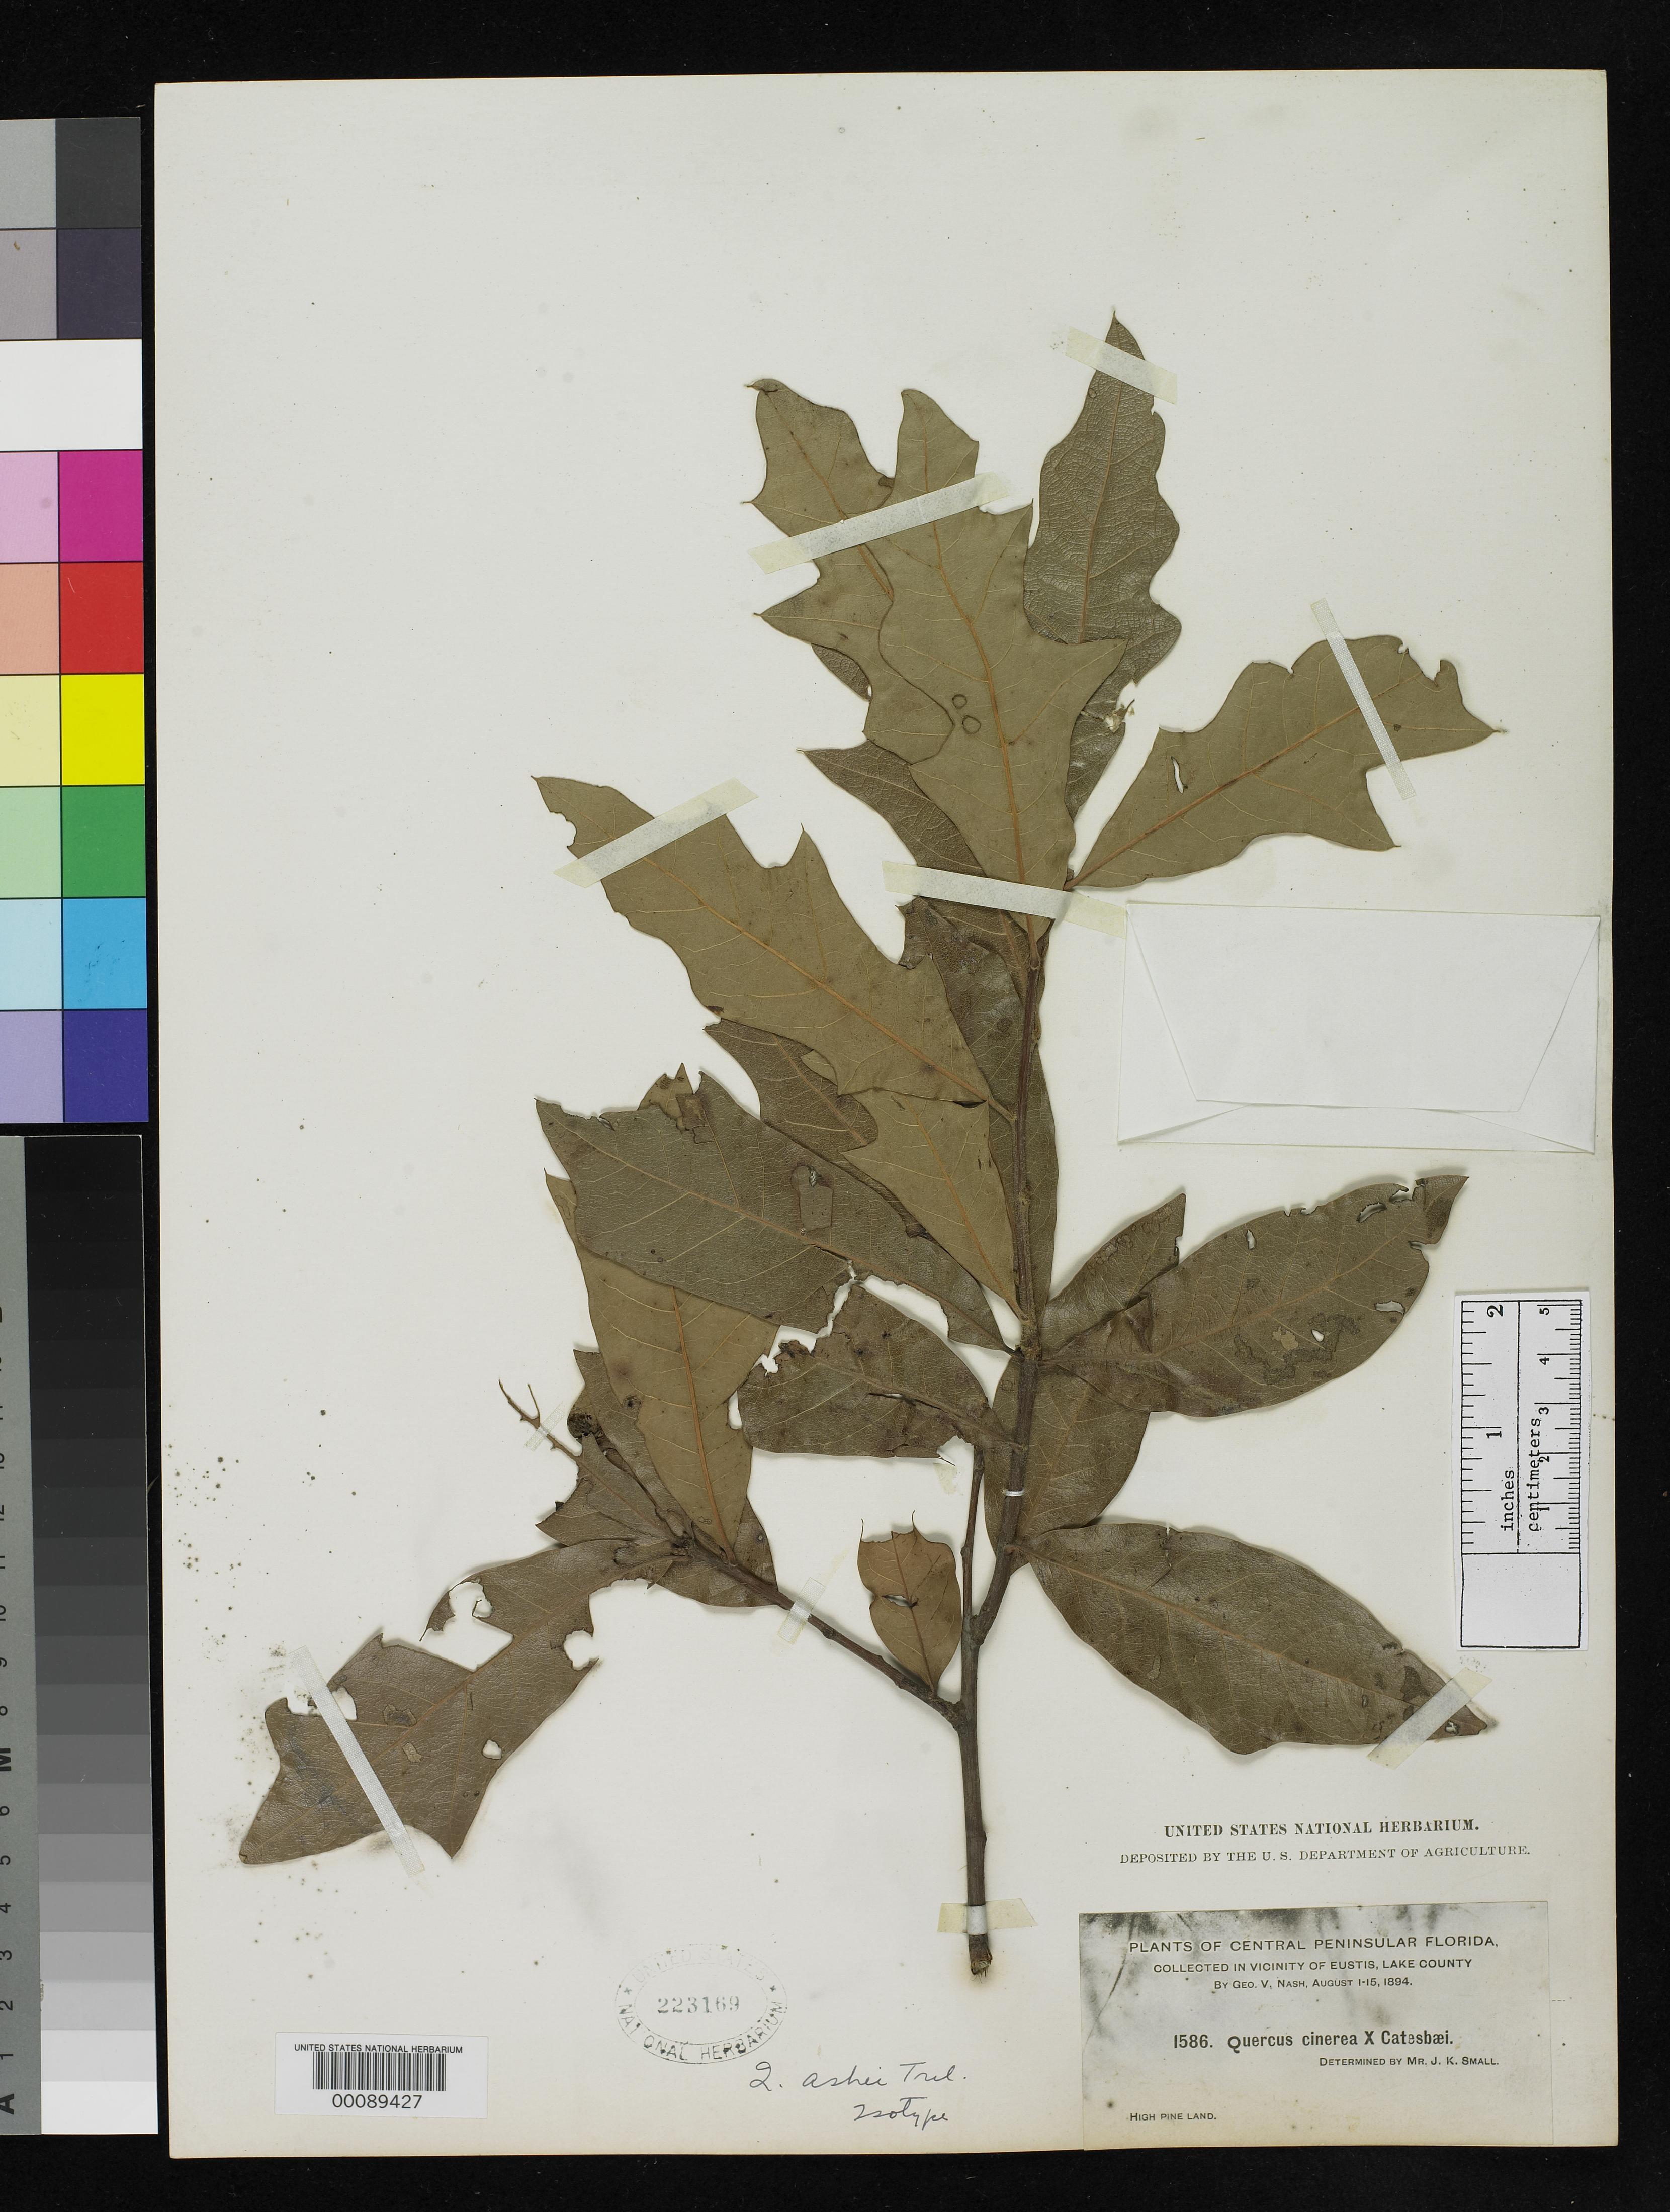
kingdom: Plantae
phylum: Tracheophyta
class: Magnoliopsida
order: Fagales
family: Fagaceae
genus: Quercus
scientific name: Quercus x ashei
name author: Trel.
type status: Isotype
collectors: G. V. Nash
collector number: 1586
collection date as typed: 01 Aug 1894 to 15 Aug 1894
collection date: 1894-08-01/1894-08-15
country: United States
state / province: Florida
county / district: Lake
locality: Eustis.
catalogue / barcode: US 223169